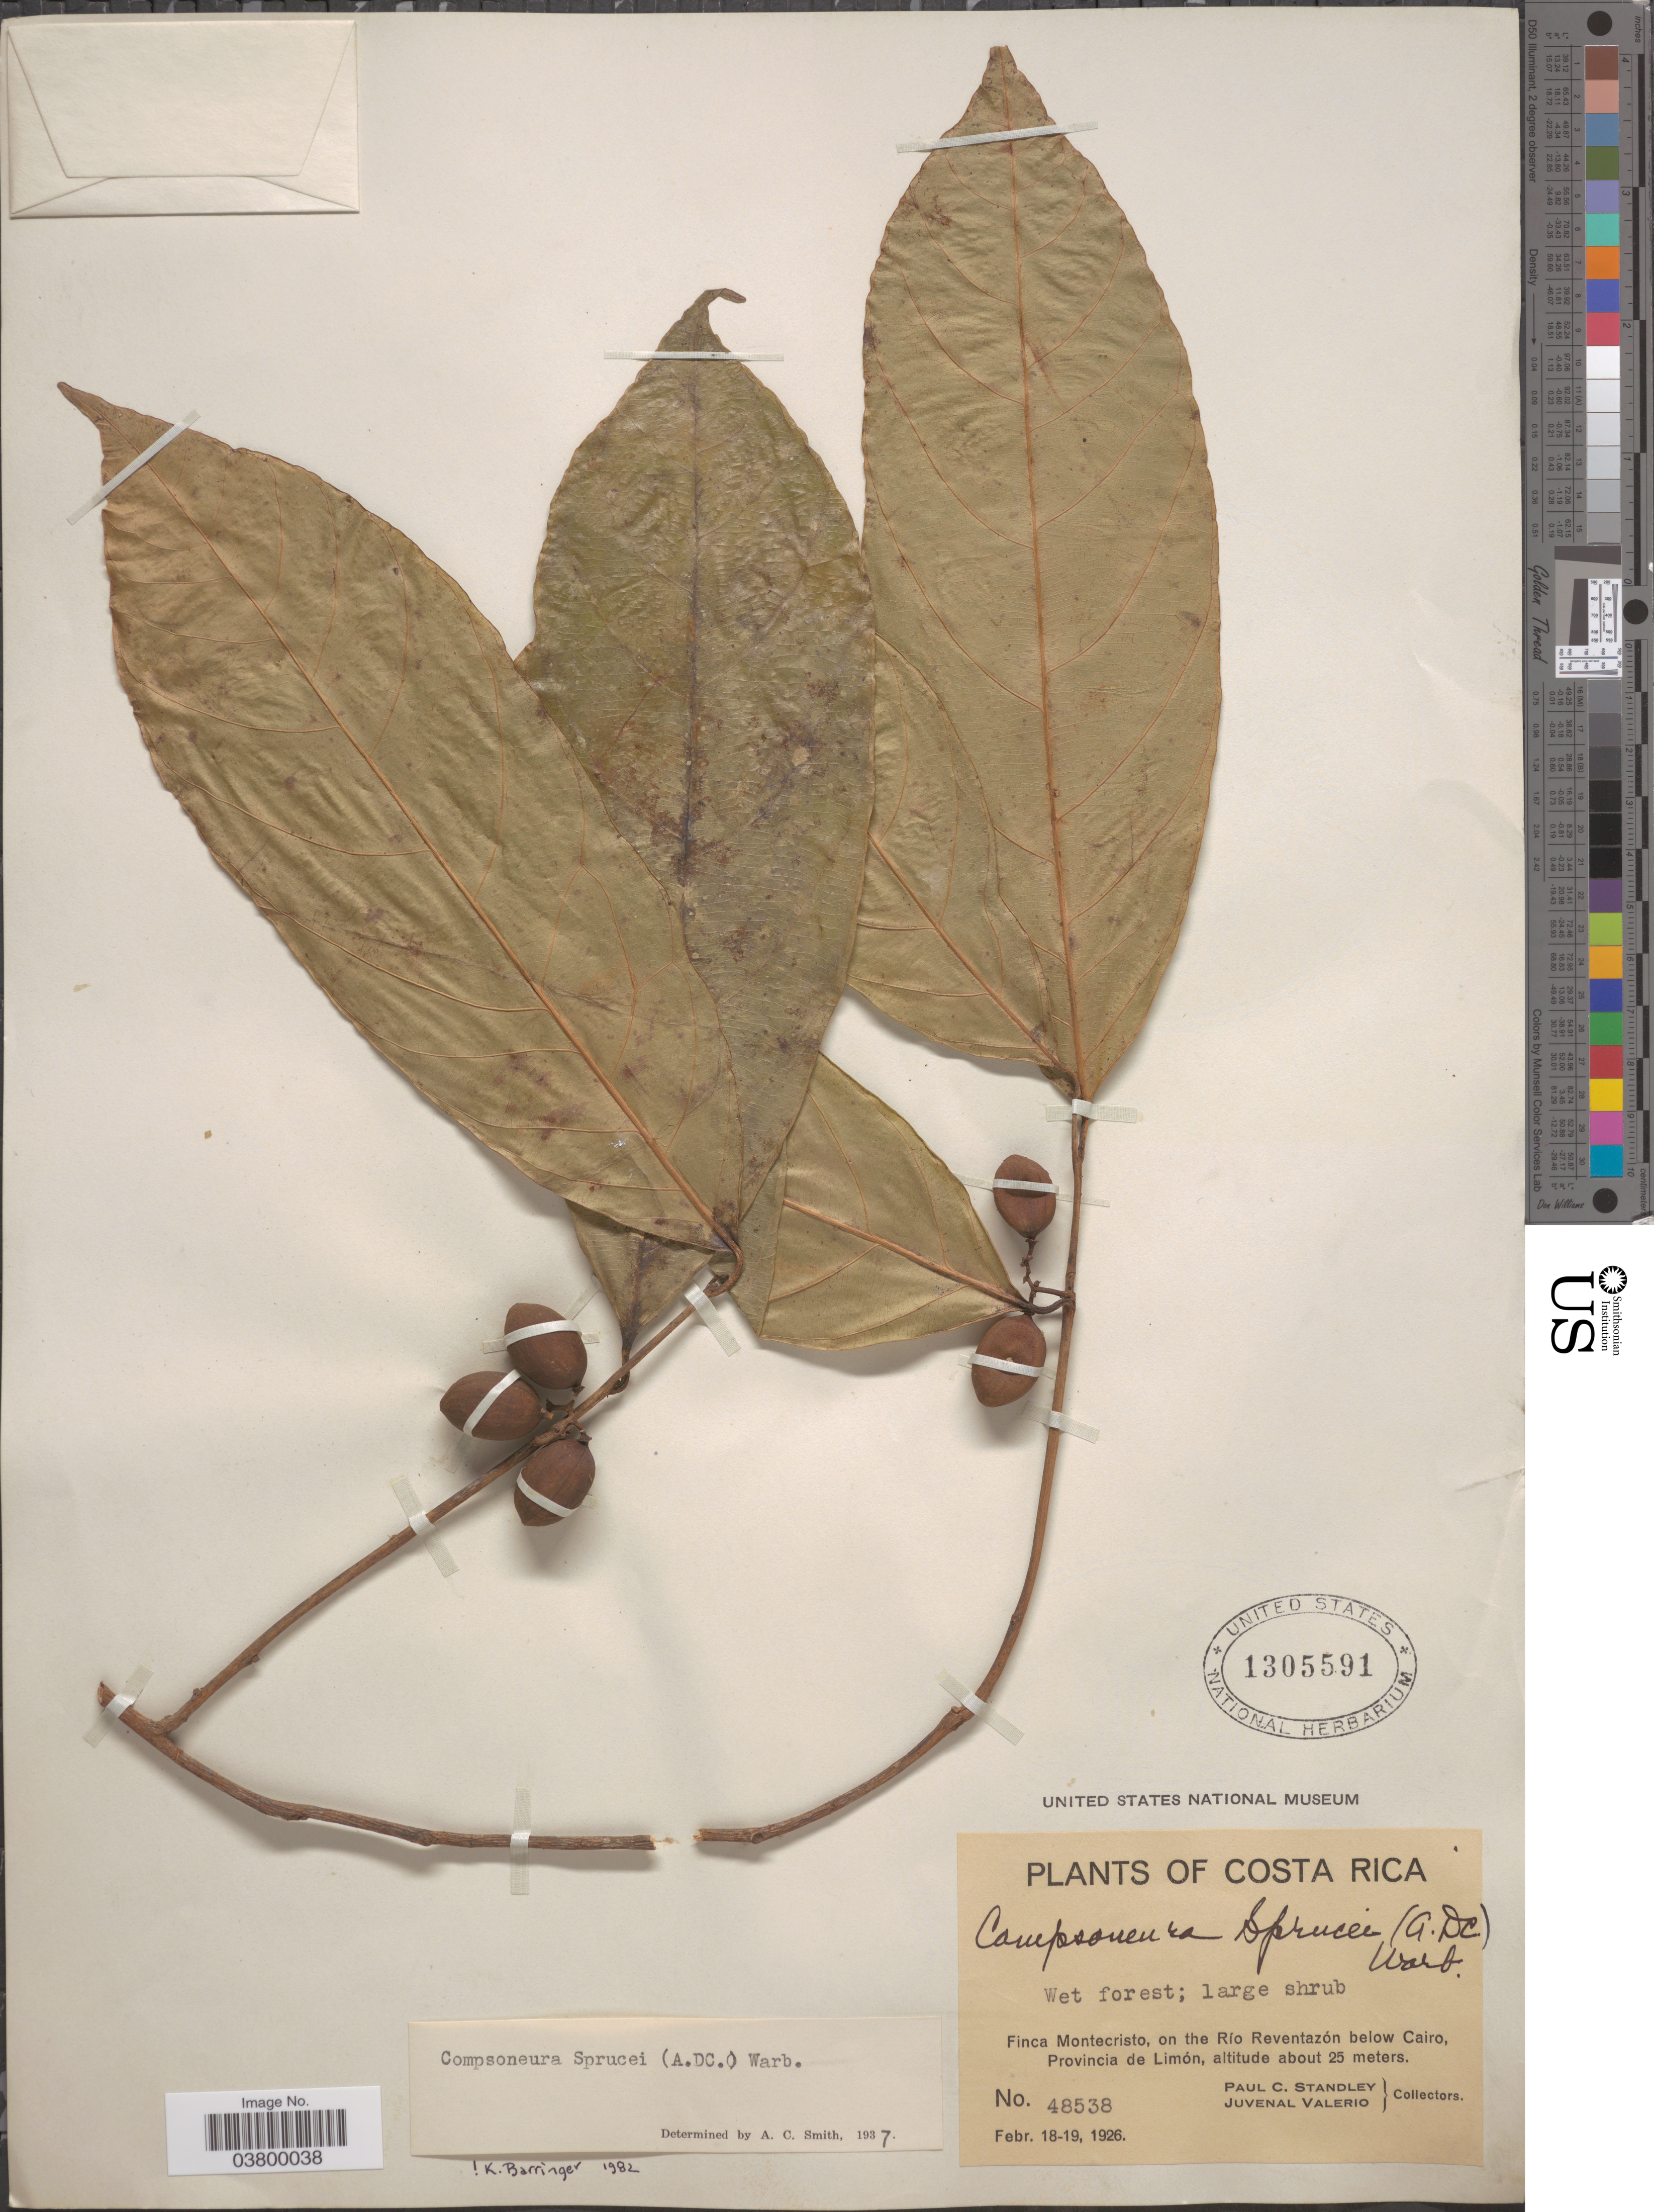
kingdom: Plantae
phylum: Tracheophyta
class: Magnoliopsida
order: Magnoliales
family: Myristicaceae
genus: Compsoneura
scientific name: Compsoneura sprucei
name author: (A. DC.) Warb.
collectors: P. C. Standley & J. Valerio R.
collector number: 48538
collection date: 1926-02-18/1926-02-19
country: Costa Rica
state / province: Limón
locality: Finca Montecristo, on the Río Reventazón below Cairo.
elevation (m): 25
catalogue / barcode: US 1305591